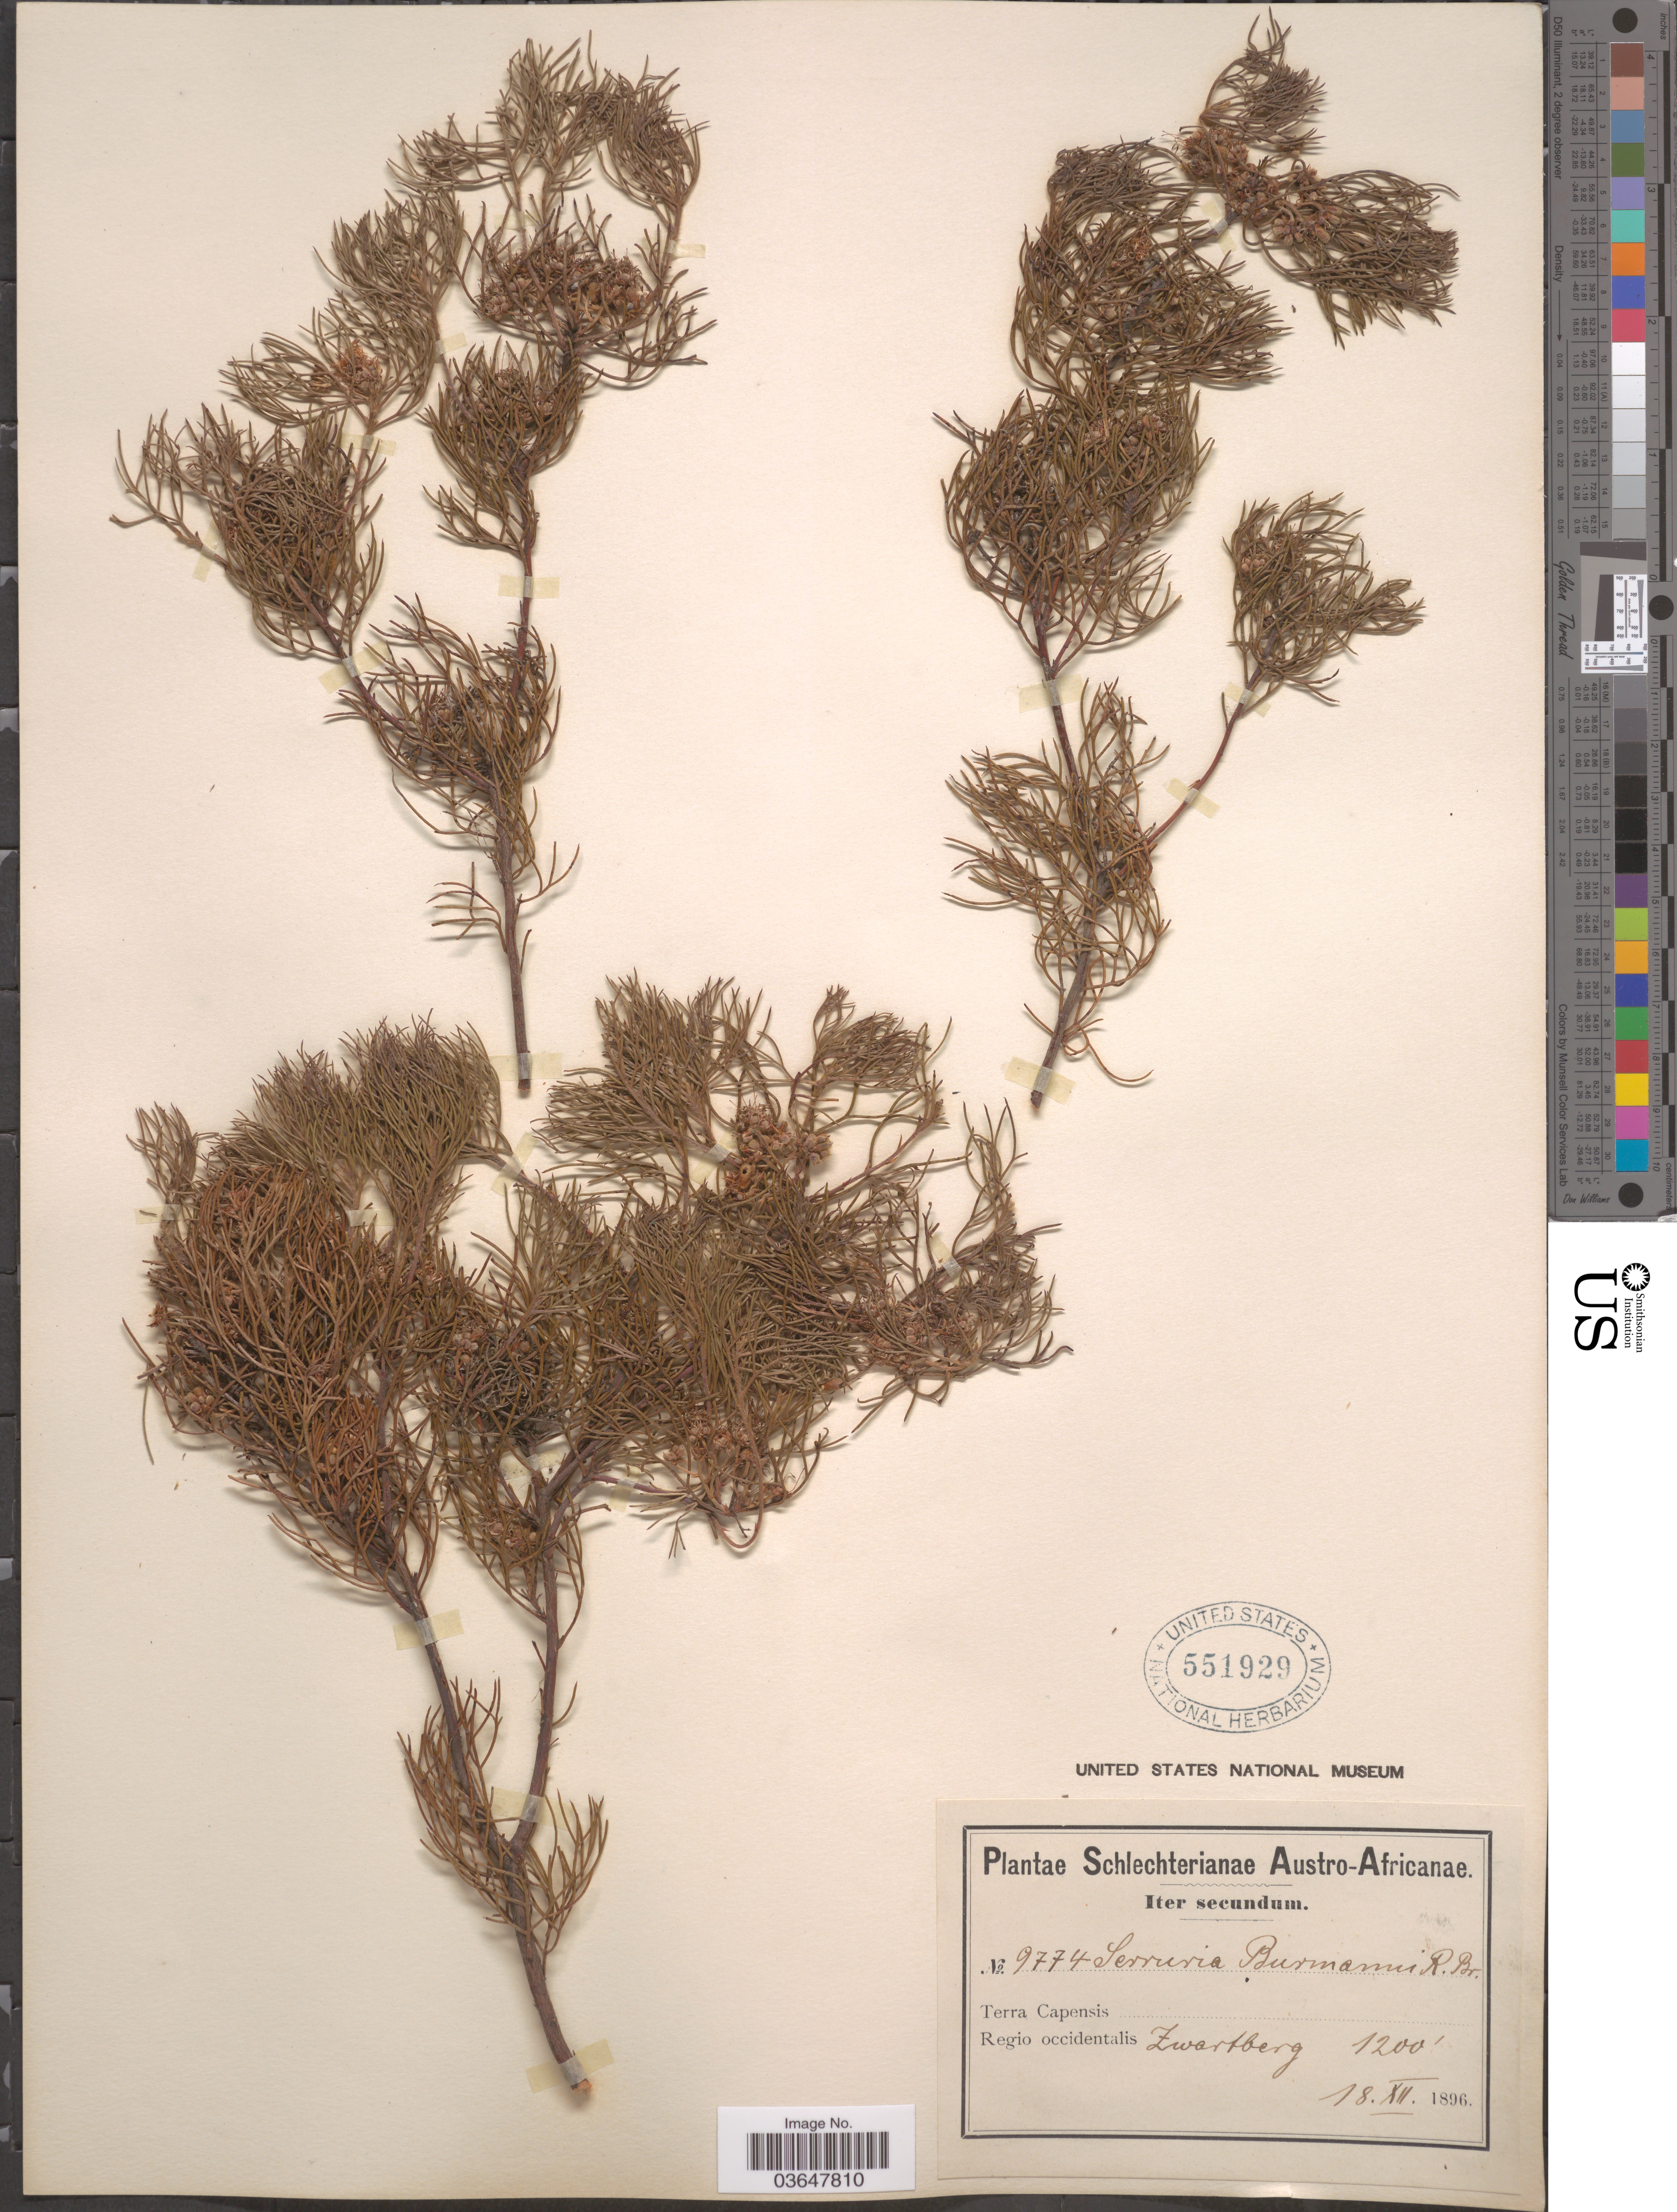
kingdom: Plantae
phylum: Tracheophyta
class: Magnoliopsida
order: Proteales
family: Proteaceae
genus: Serruria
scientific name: Serruria burmanni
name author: R. Br.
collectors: Schlechter, --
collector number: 9774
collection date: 1896-12-18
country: South Africa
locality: Austro-Africanae. Terra Capensis. Regio occidentalis. Zwartberg.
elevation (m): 366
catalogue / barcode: US 551929